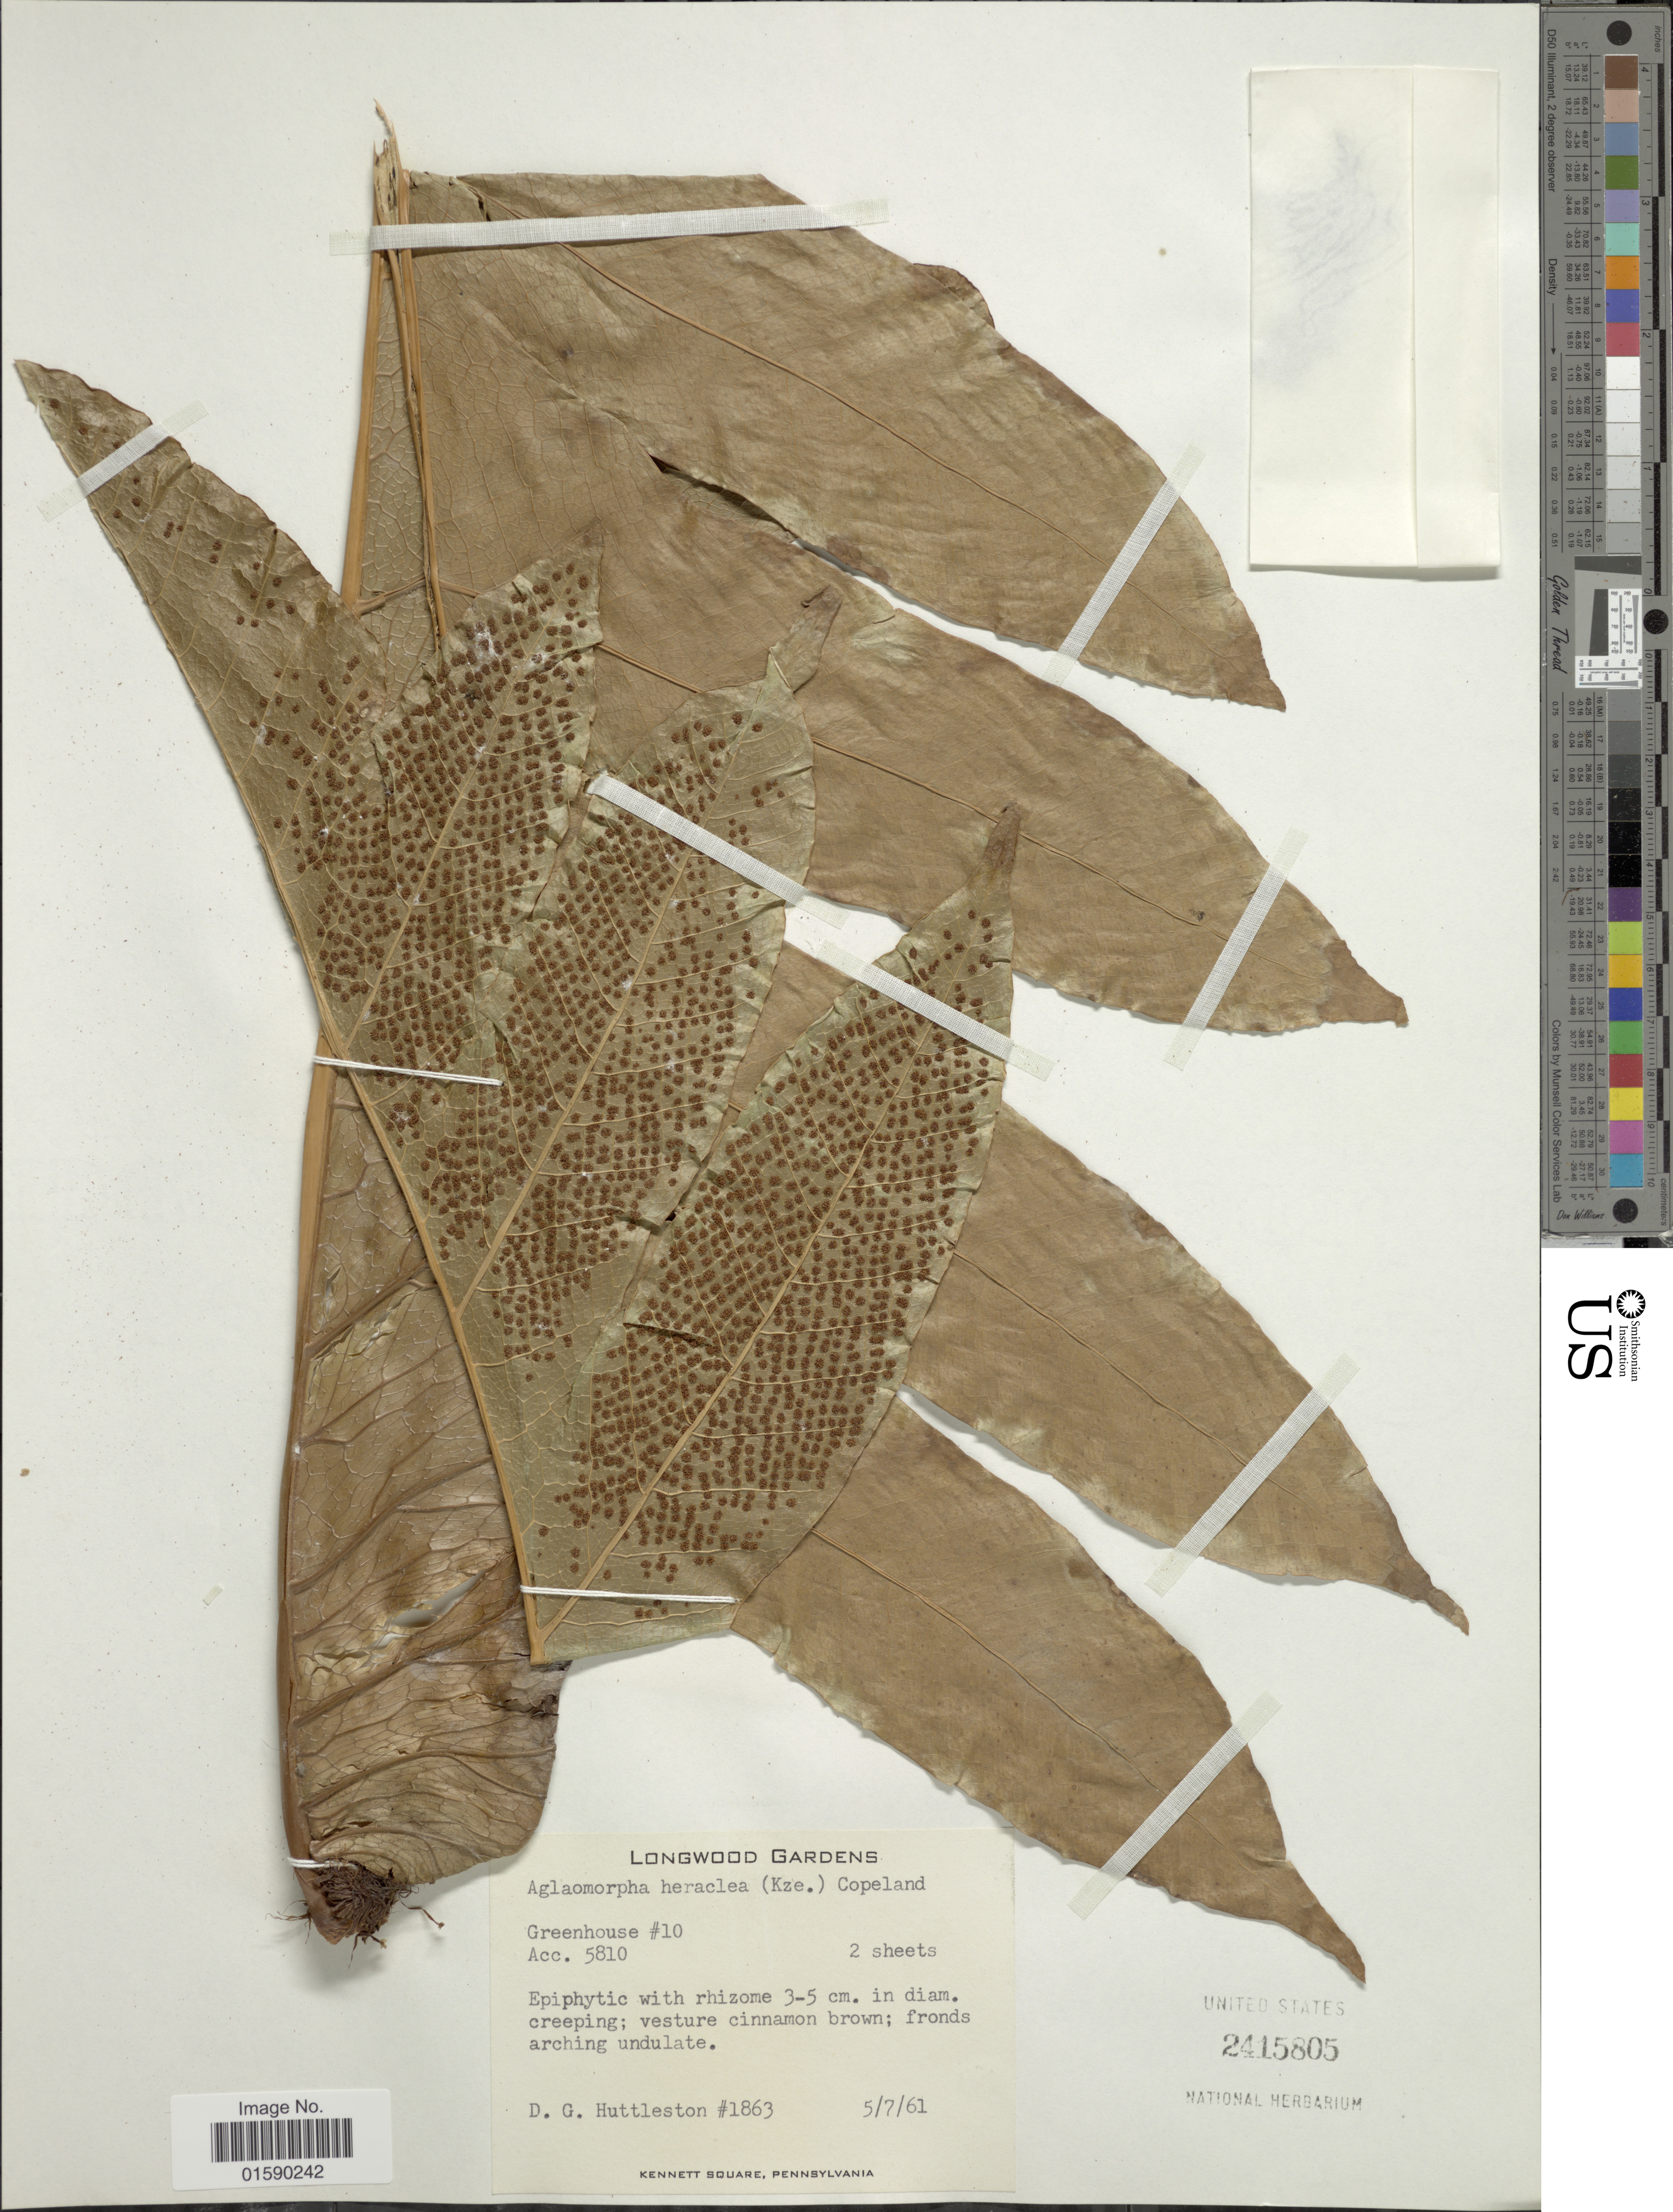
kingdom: Plantae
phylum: Tracheophyta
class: Polypodiopsida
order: Polypodiales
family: Polypodiaceae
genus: Aglaomorpha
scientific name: Aglaomorpha heraclea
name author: (Kunze) Copel.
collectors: D. G. Huttleston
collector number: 1863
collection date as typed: Transcribed d/m/y: 5/7/61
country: United States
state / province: Pennsylvania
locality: Longwood Gardens, Greenhouse #10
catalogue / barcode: US 2415805